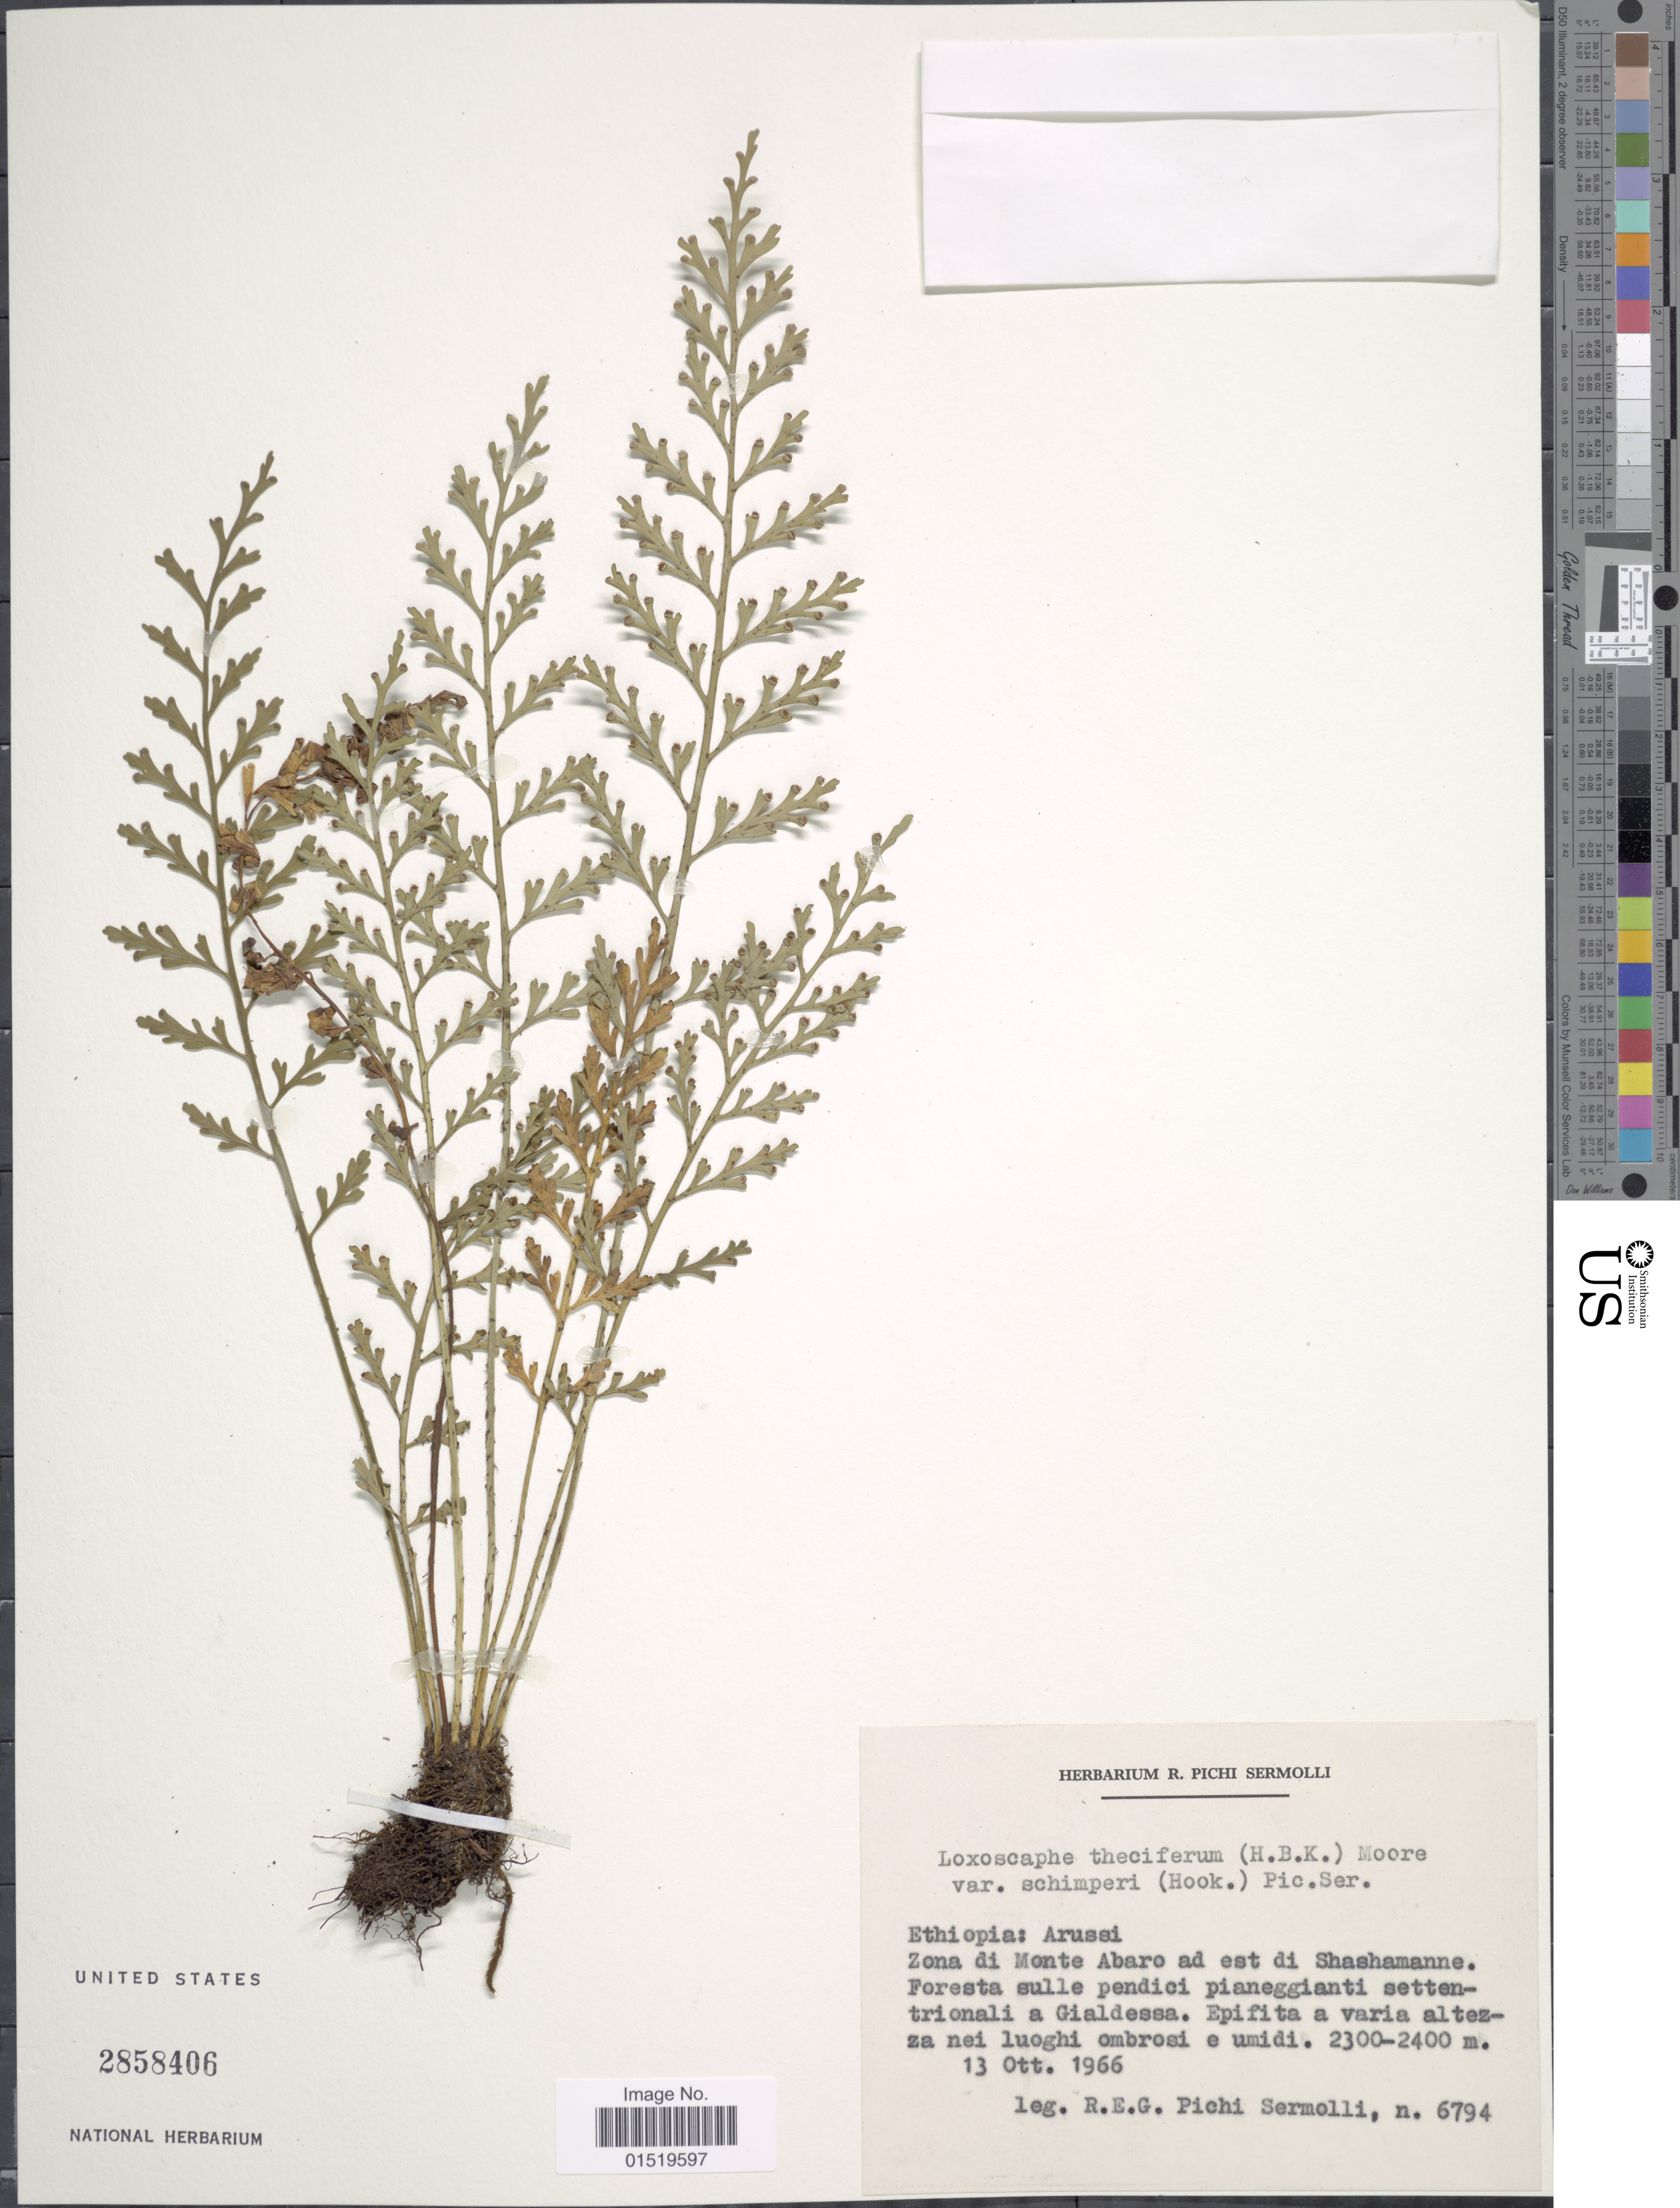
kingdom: Plantae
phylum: Tracheophyta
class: Polypodiopsida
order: Polypodiales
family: Aspleniaceae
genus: Asplenium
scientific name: Asplenium theciferum var. concinnum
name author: (Schrad.) Schelpe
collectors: R. E. Pichi-Sermolli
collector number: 6794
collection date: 1966-10-13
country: Ethiopia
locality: Arussi, zona de Monte Abaro ad est di Shashamanne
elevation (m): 2300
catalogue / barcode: US 2858406